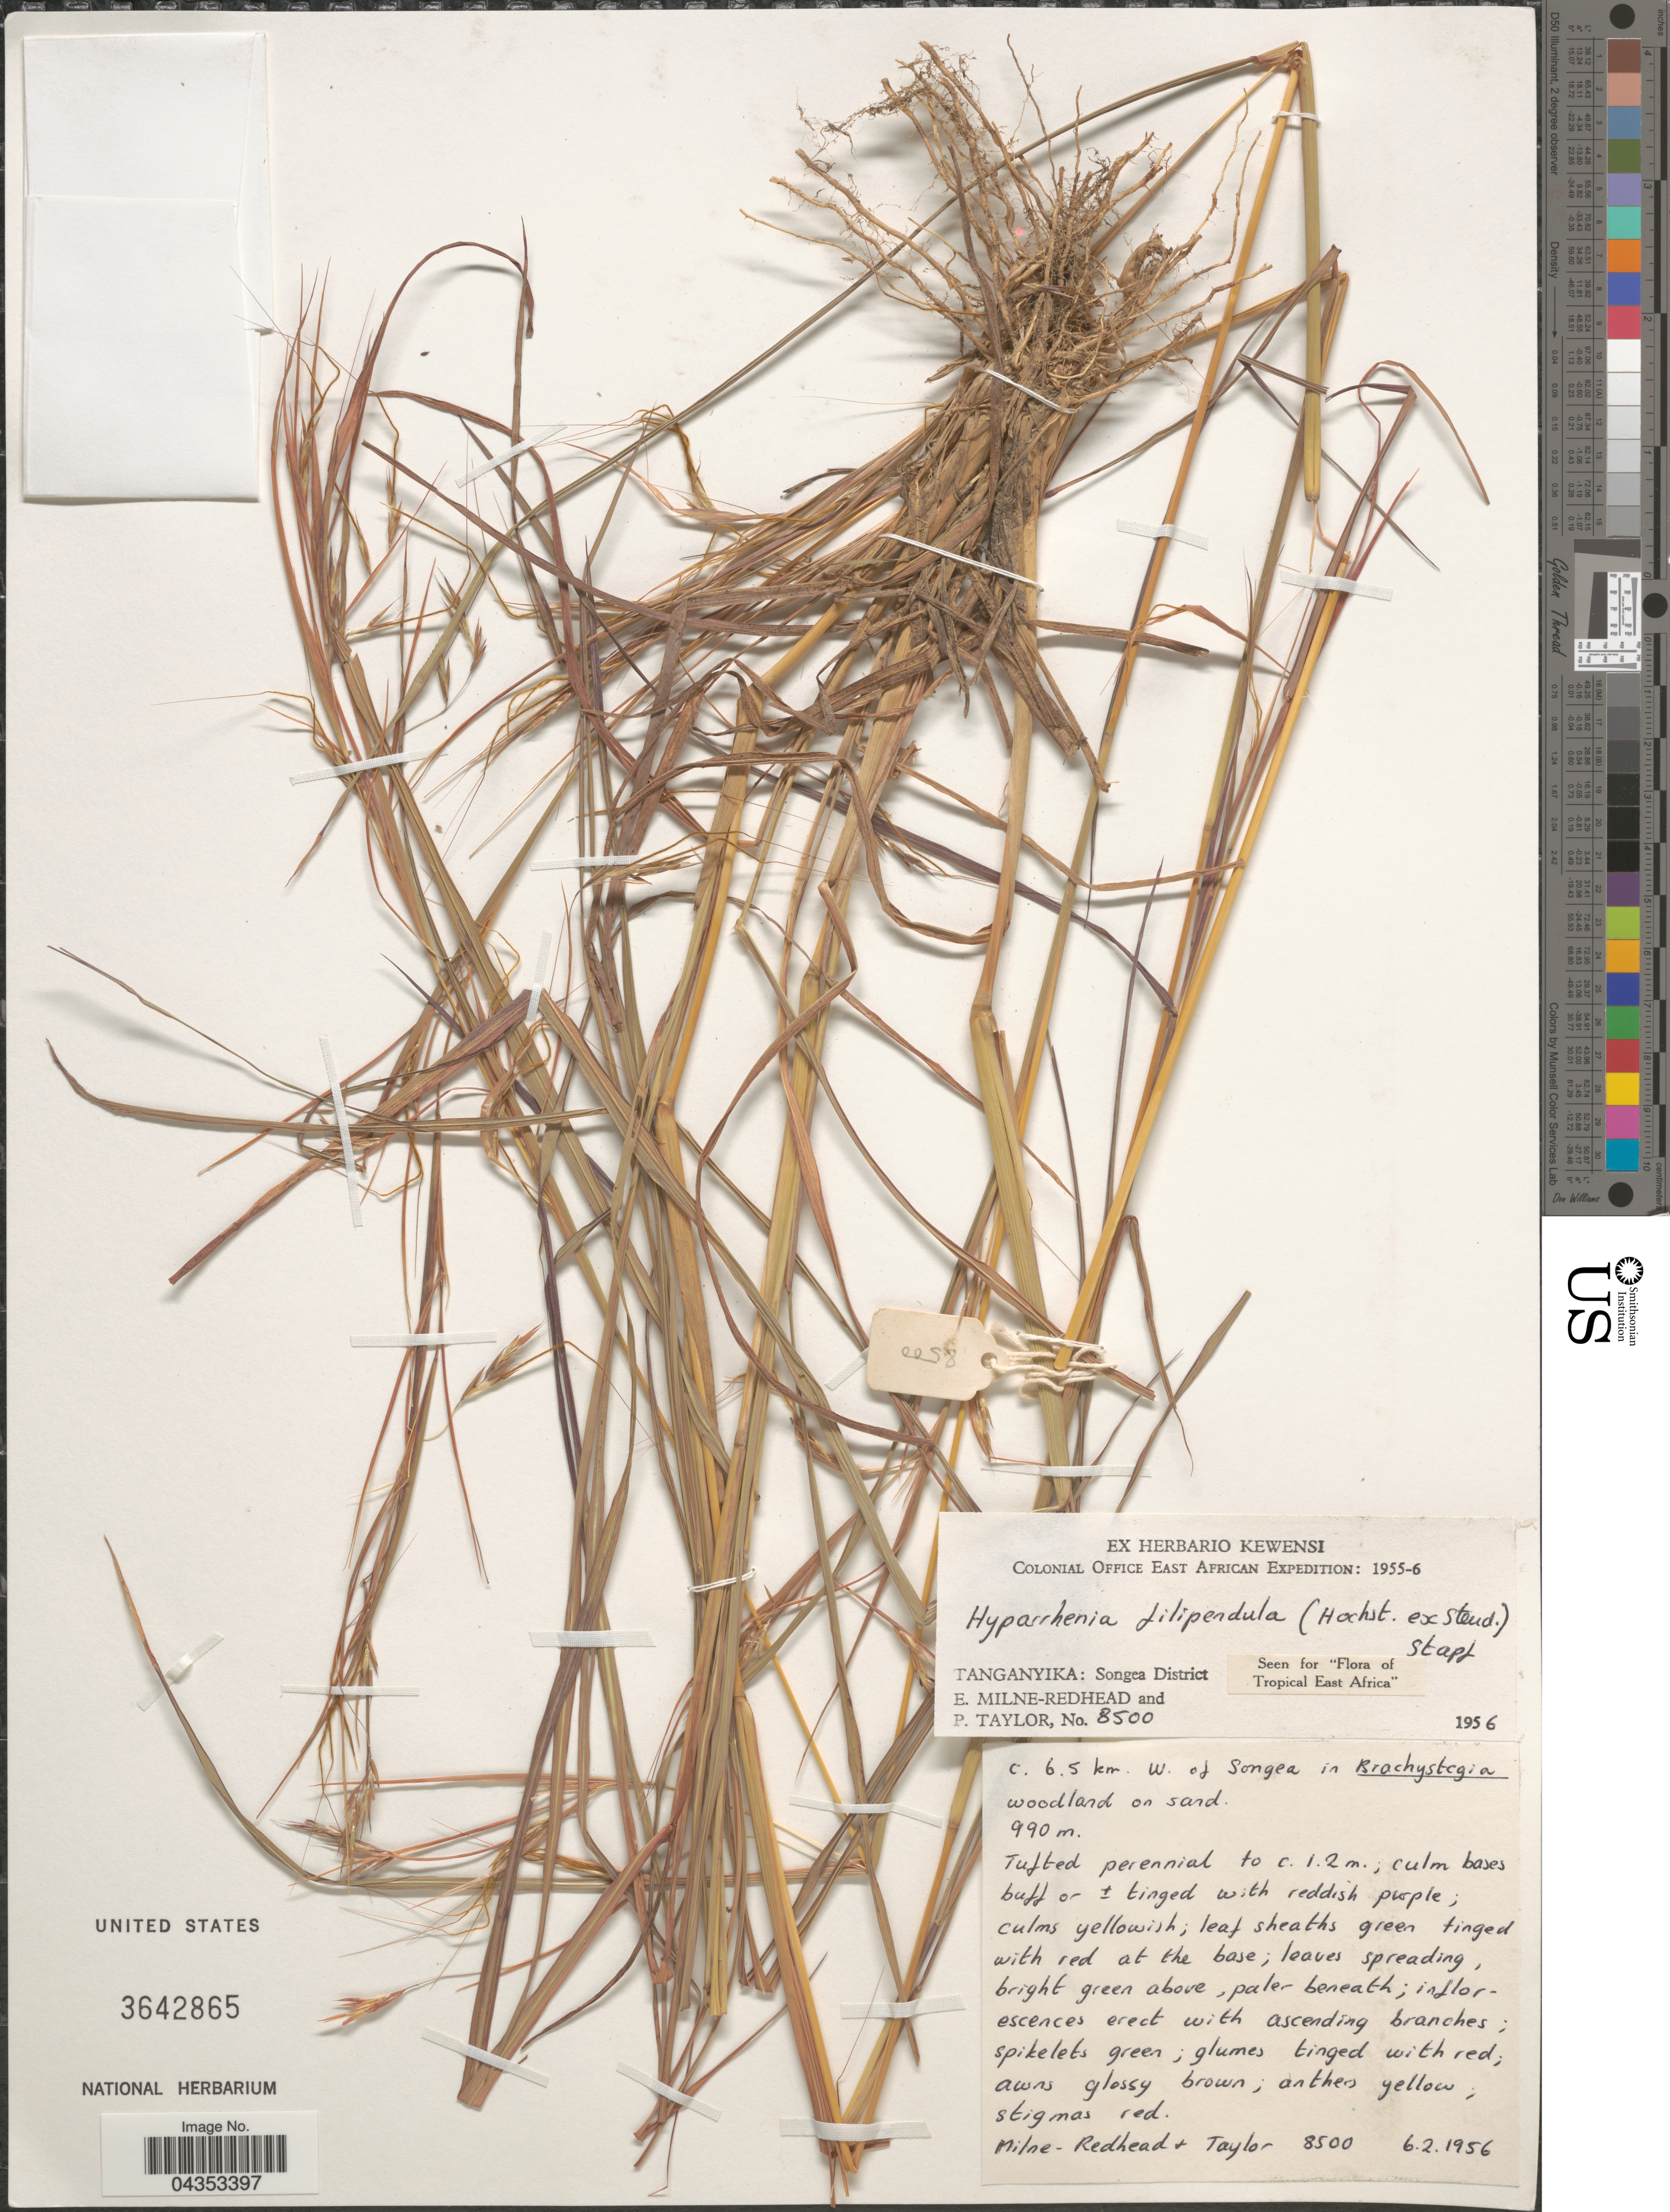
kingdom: Plantae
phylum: Tracheophyta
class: Liliopsida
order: Poales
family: Poaceae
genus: Hyparrhenia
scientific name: Hyparrhenia filipendula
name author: (Hochr.) Stapf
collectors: E. W. Milne-Redhead & P. Taylor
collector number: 8500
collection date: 1956-02-06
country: Tanzania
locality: Colonial Office East African Expedition: 1955-6. Tanganyika: Songea District. C. 6.5 km. W. of Songea in Brachystegia woodland on sand.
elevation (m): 990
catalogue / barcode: US 3642865